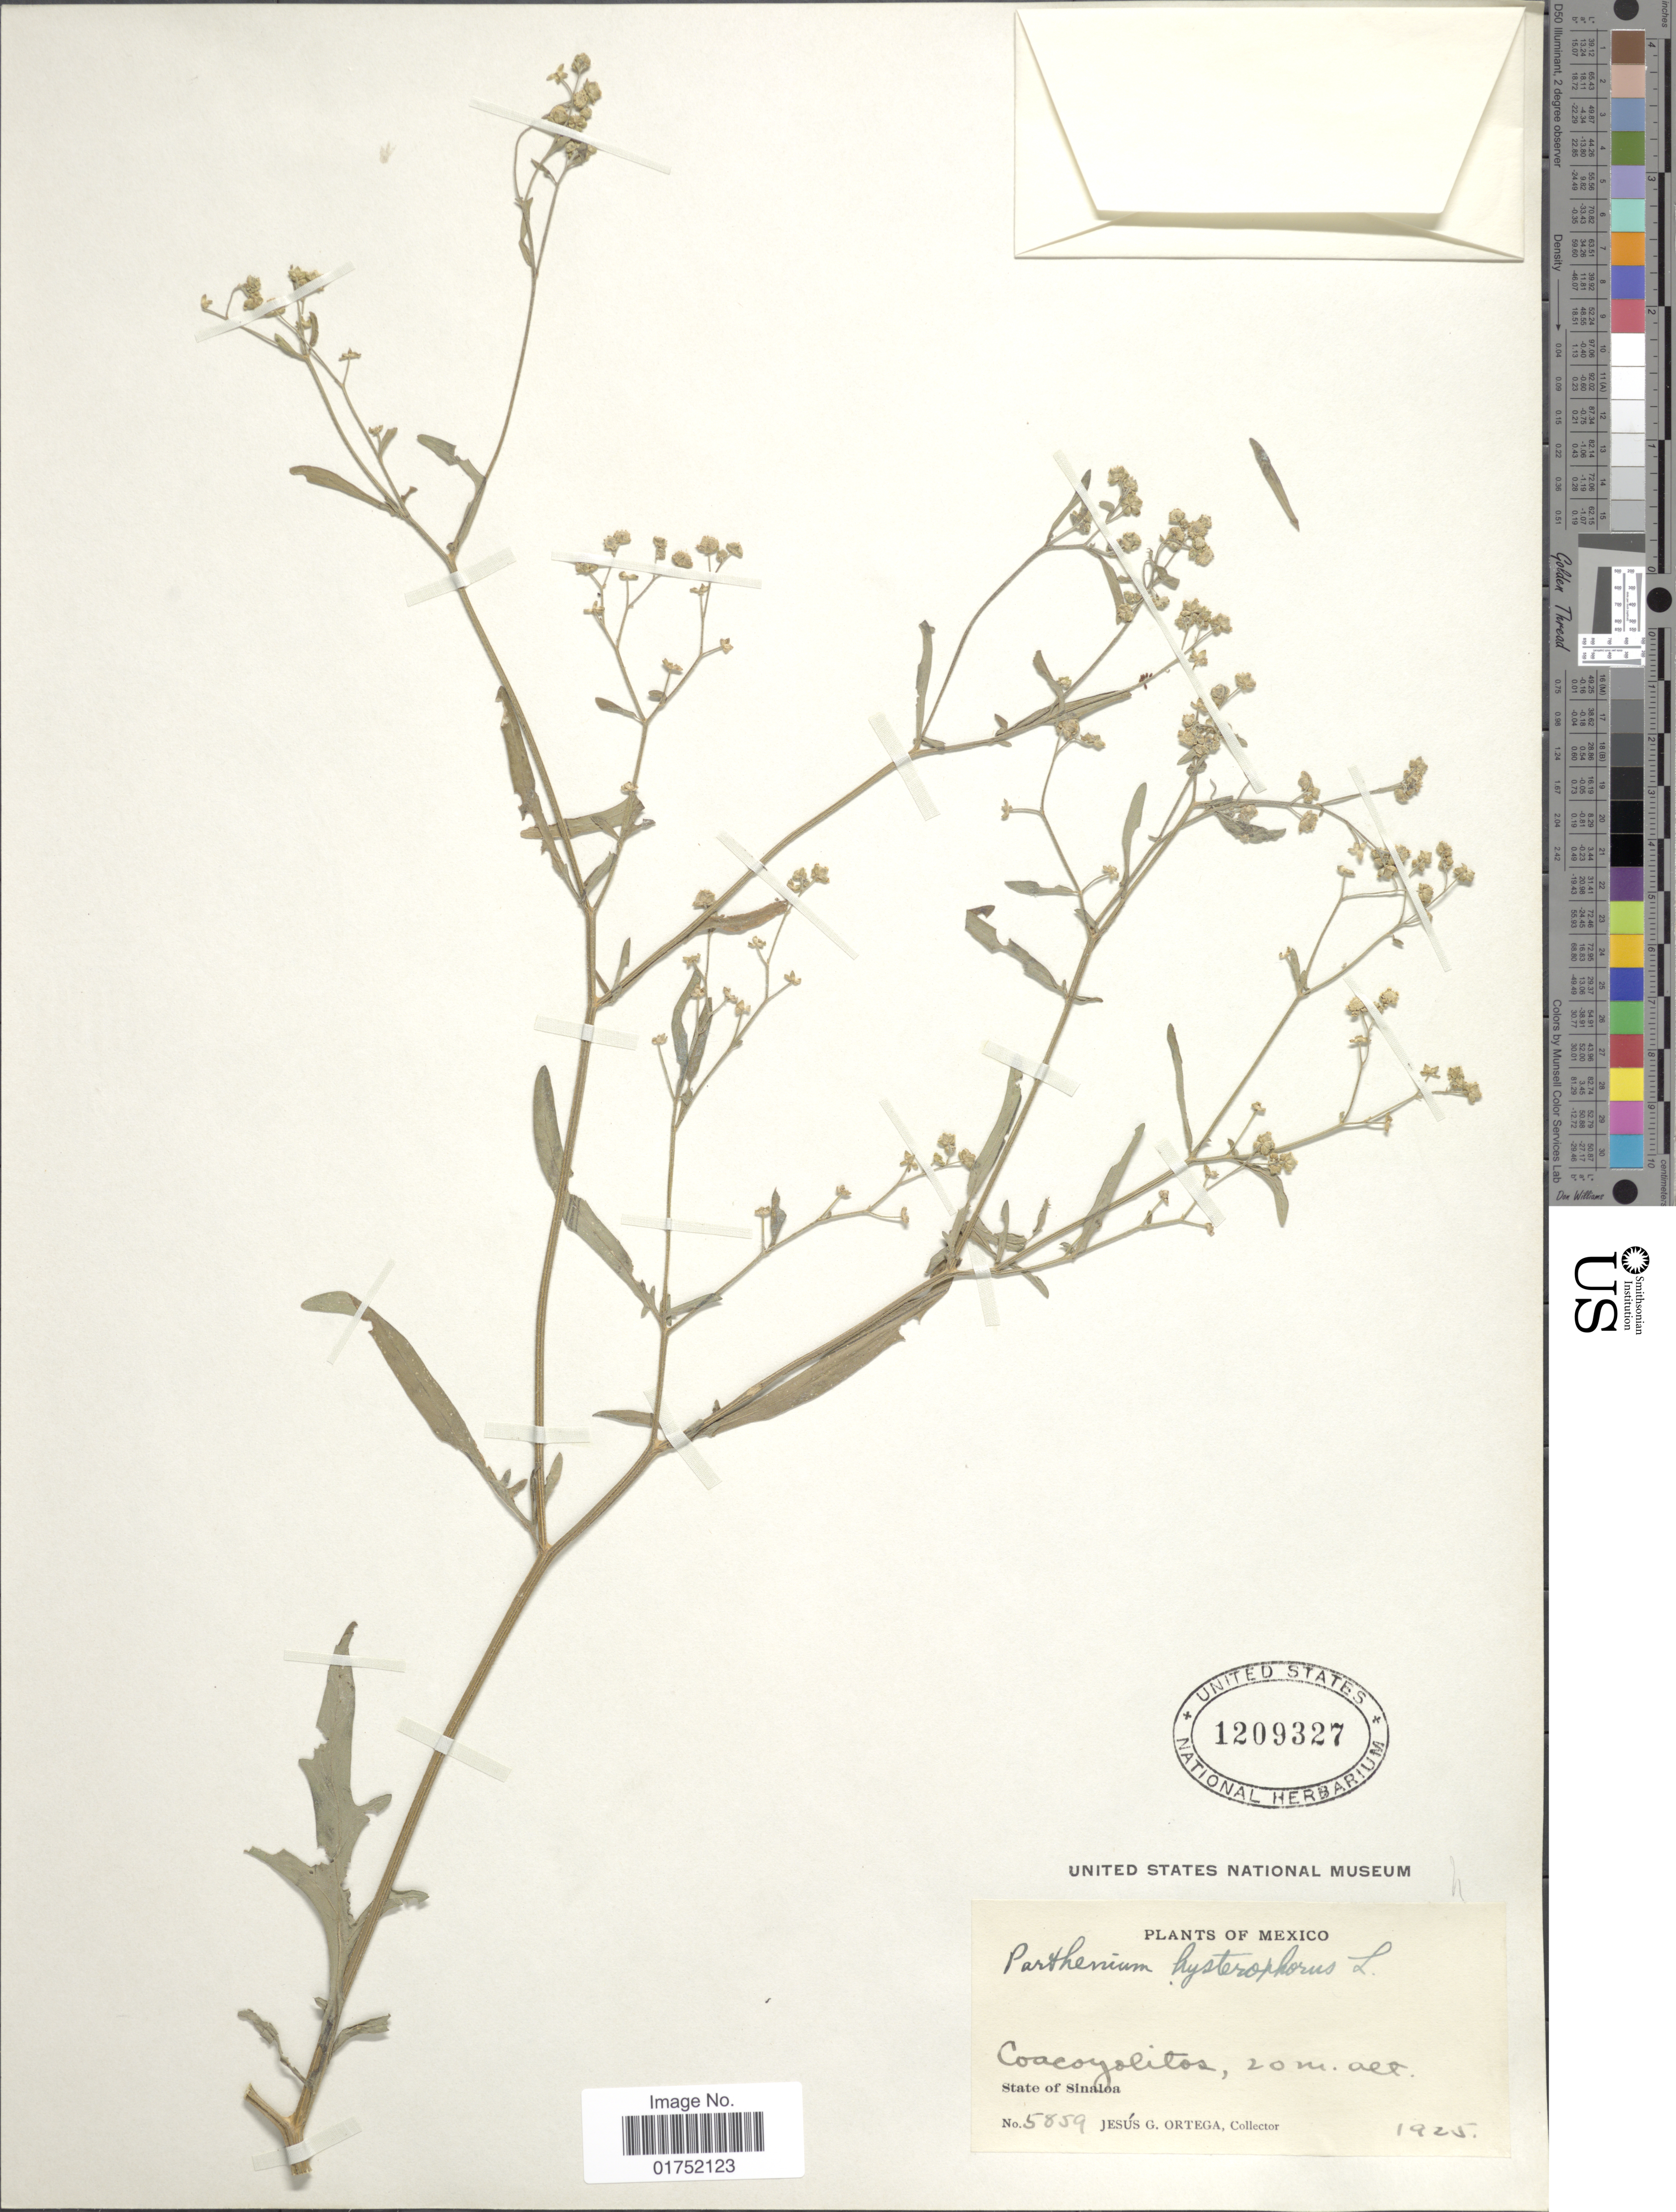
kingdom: Plantae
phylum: Tracheophyta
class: Magnoliopsida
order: Asterales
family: Asteraceae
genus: Parthenium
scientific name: Parthenium hysterophorus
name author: L.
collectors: J. Ortega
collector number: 5859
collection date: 1925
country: Mexico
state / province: Sinaloa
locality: Coacoyolitos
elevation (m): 20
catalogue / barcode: US 1209327